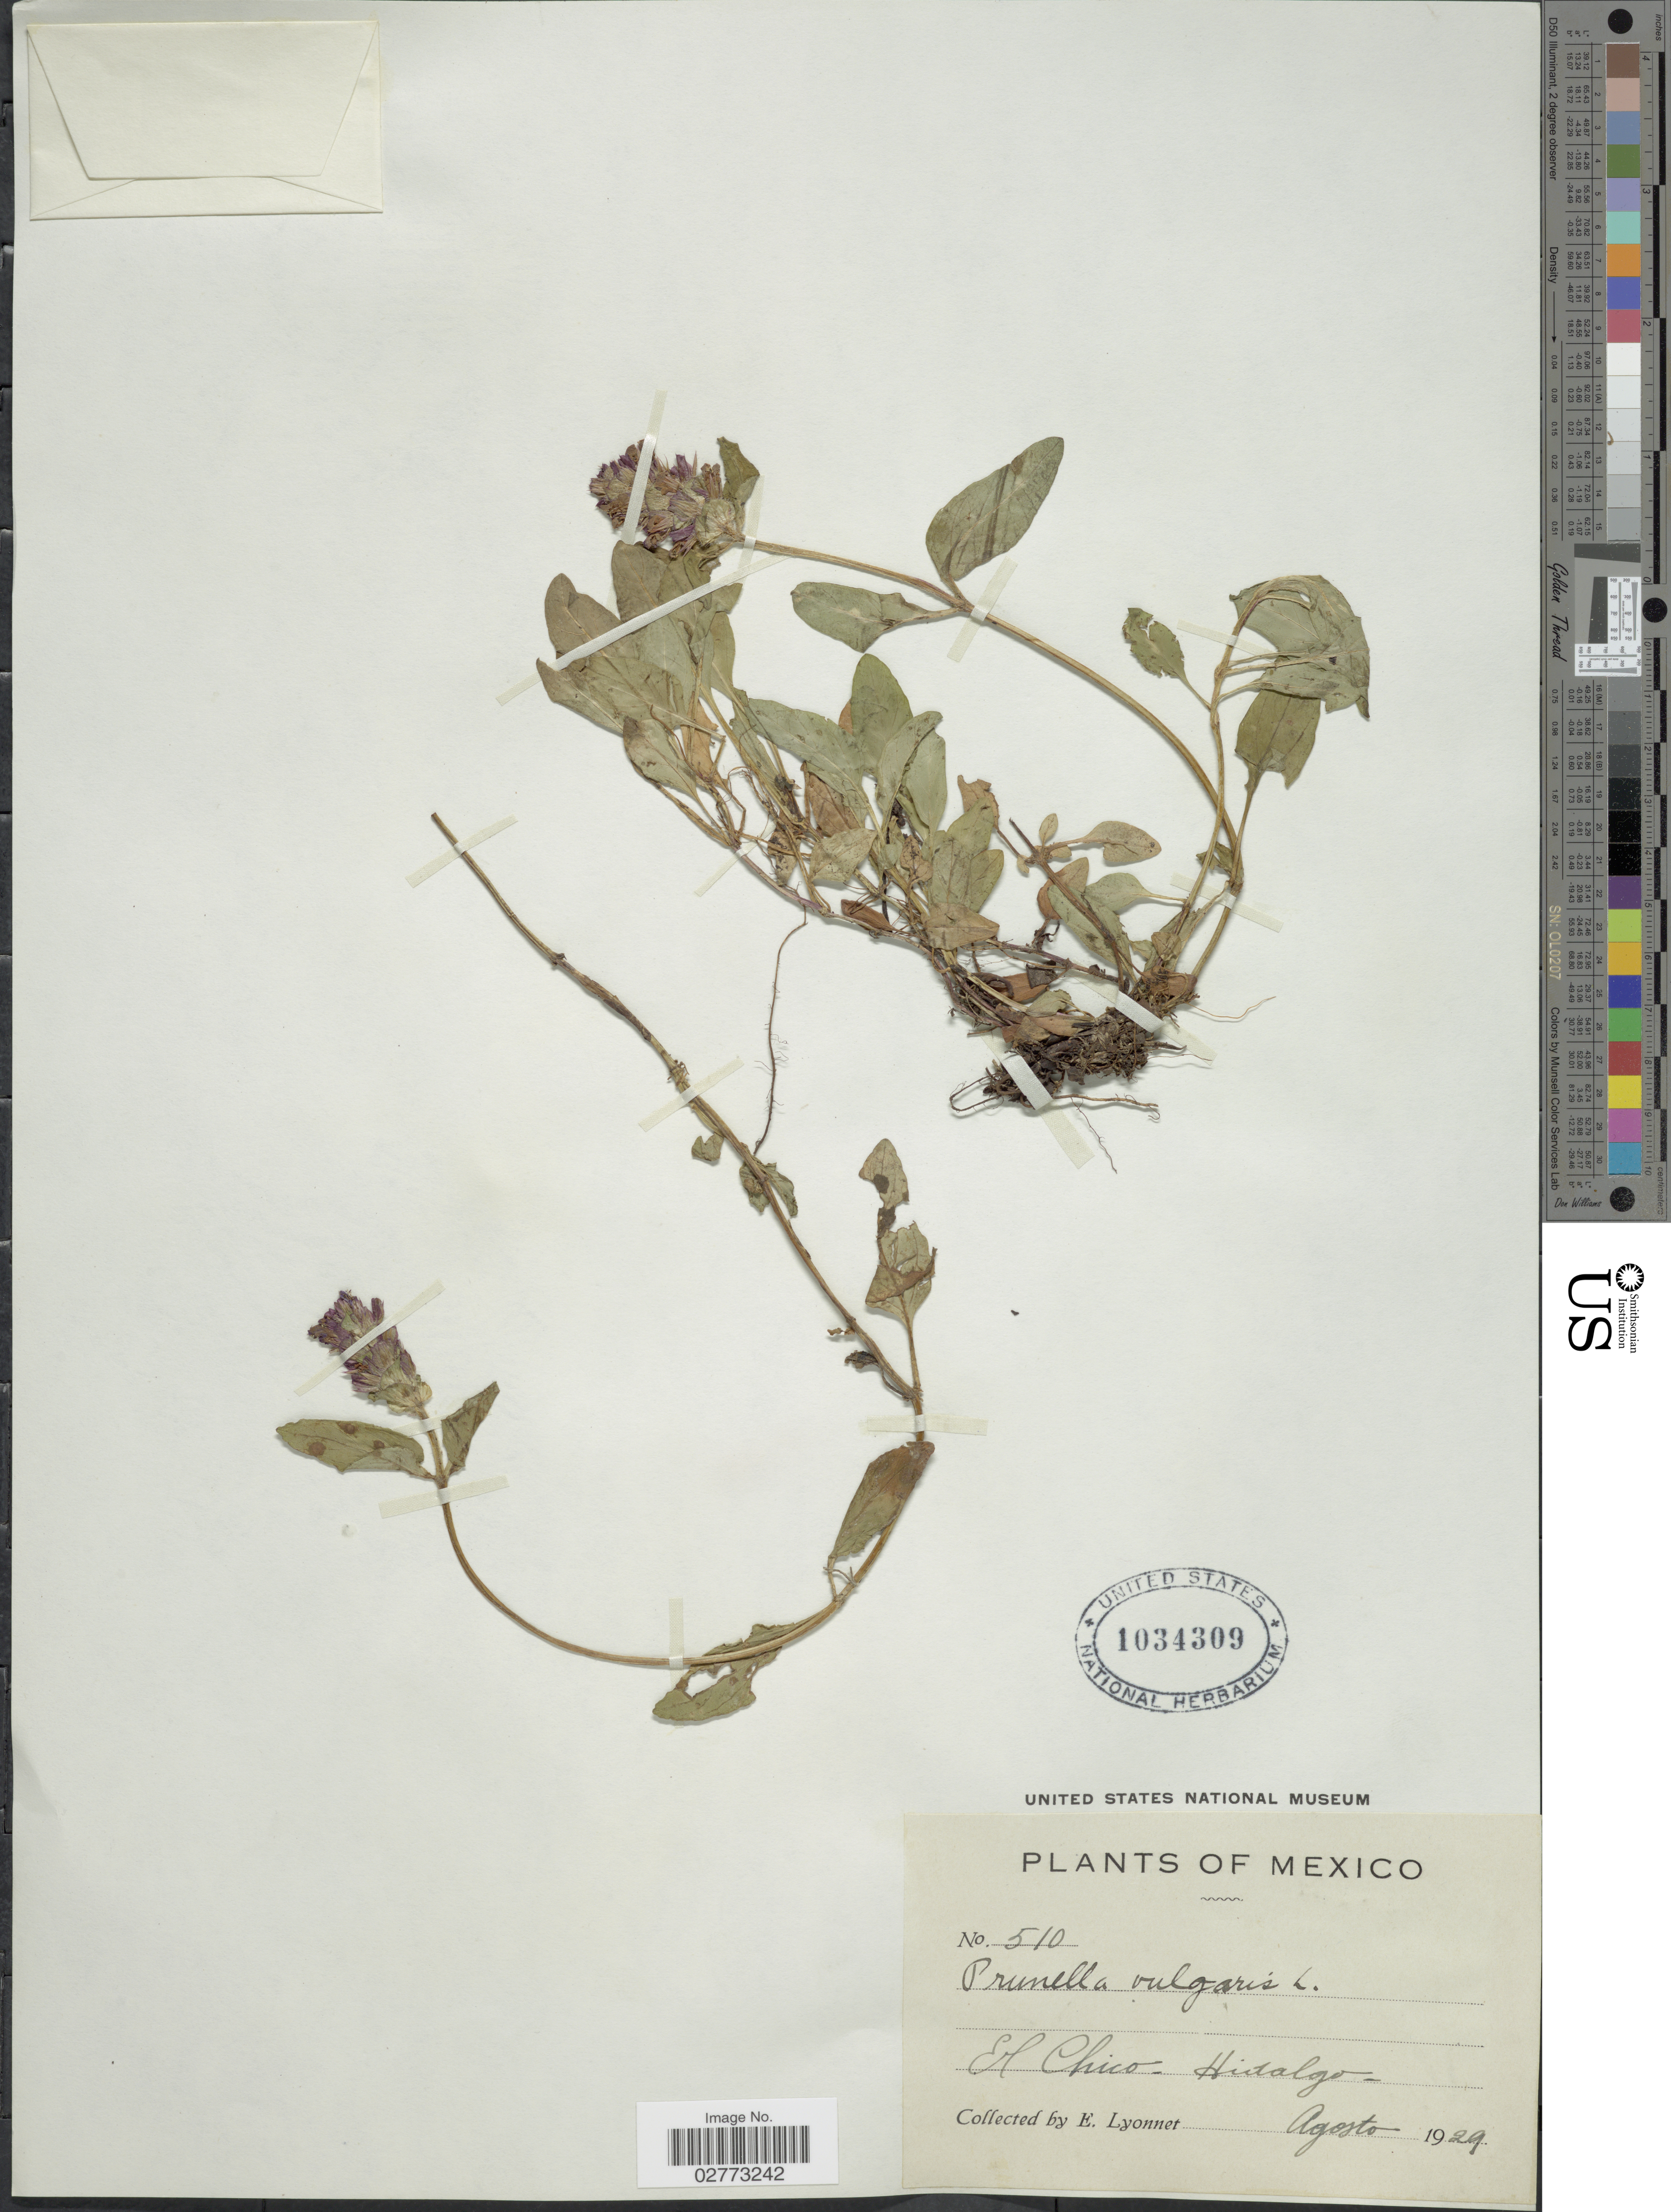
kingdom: Plantae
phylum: Tracheophyta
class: Magnoliopsida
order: Lamiales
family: Lamiaceae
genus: Prunella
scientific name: Prunella vulgaris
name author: L.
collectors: E. Lyonnet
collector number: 510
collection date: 1929-08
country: Mexico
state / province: Hidalgo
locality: El Chico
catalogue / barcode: US 1034309